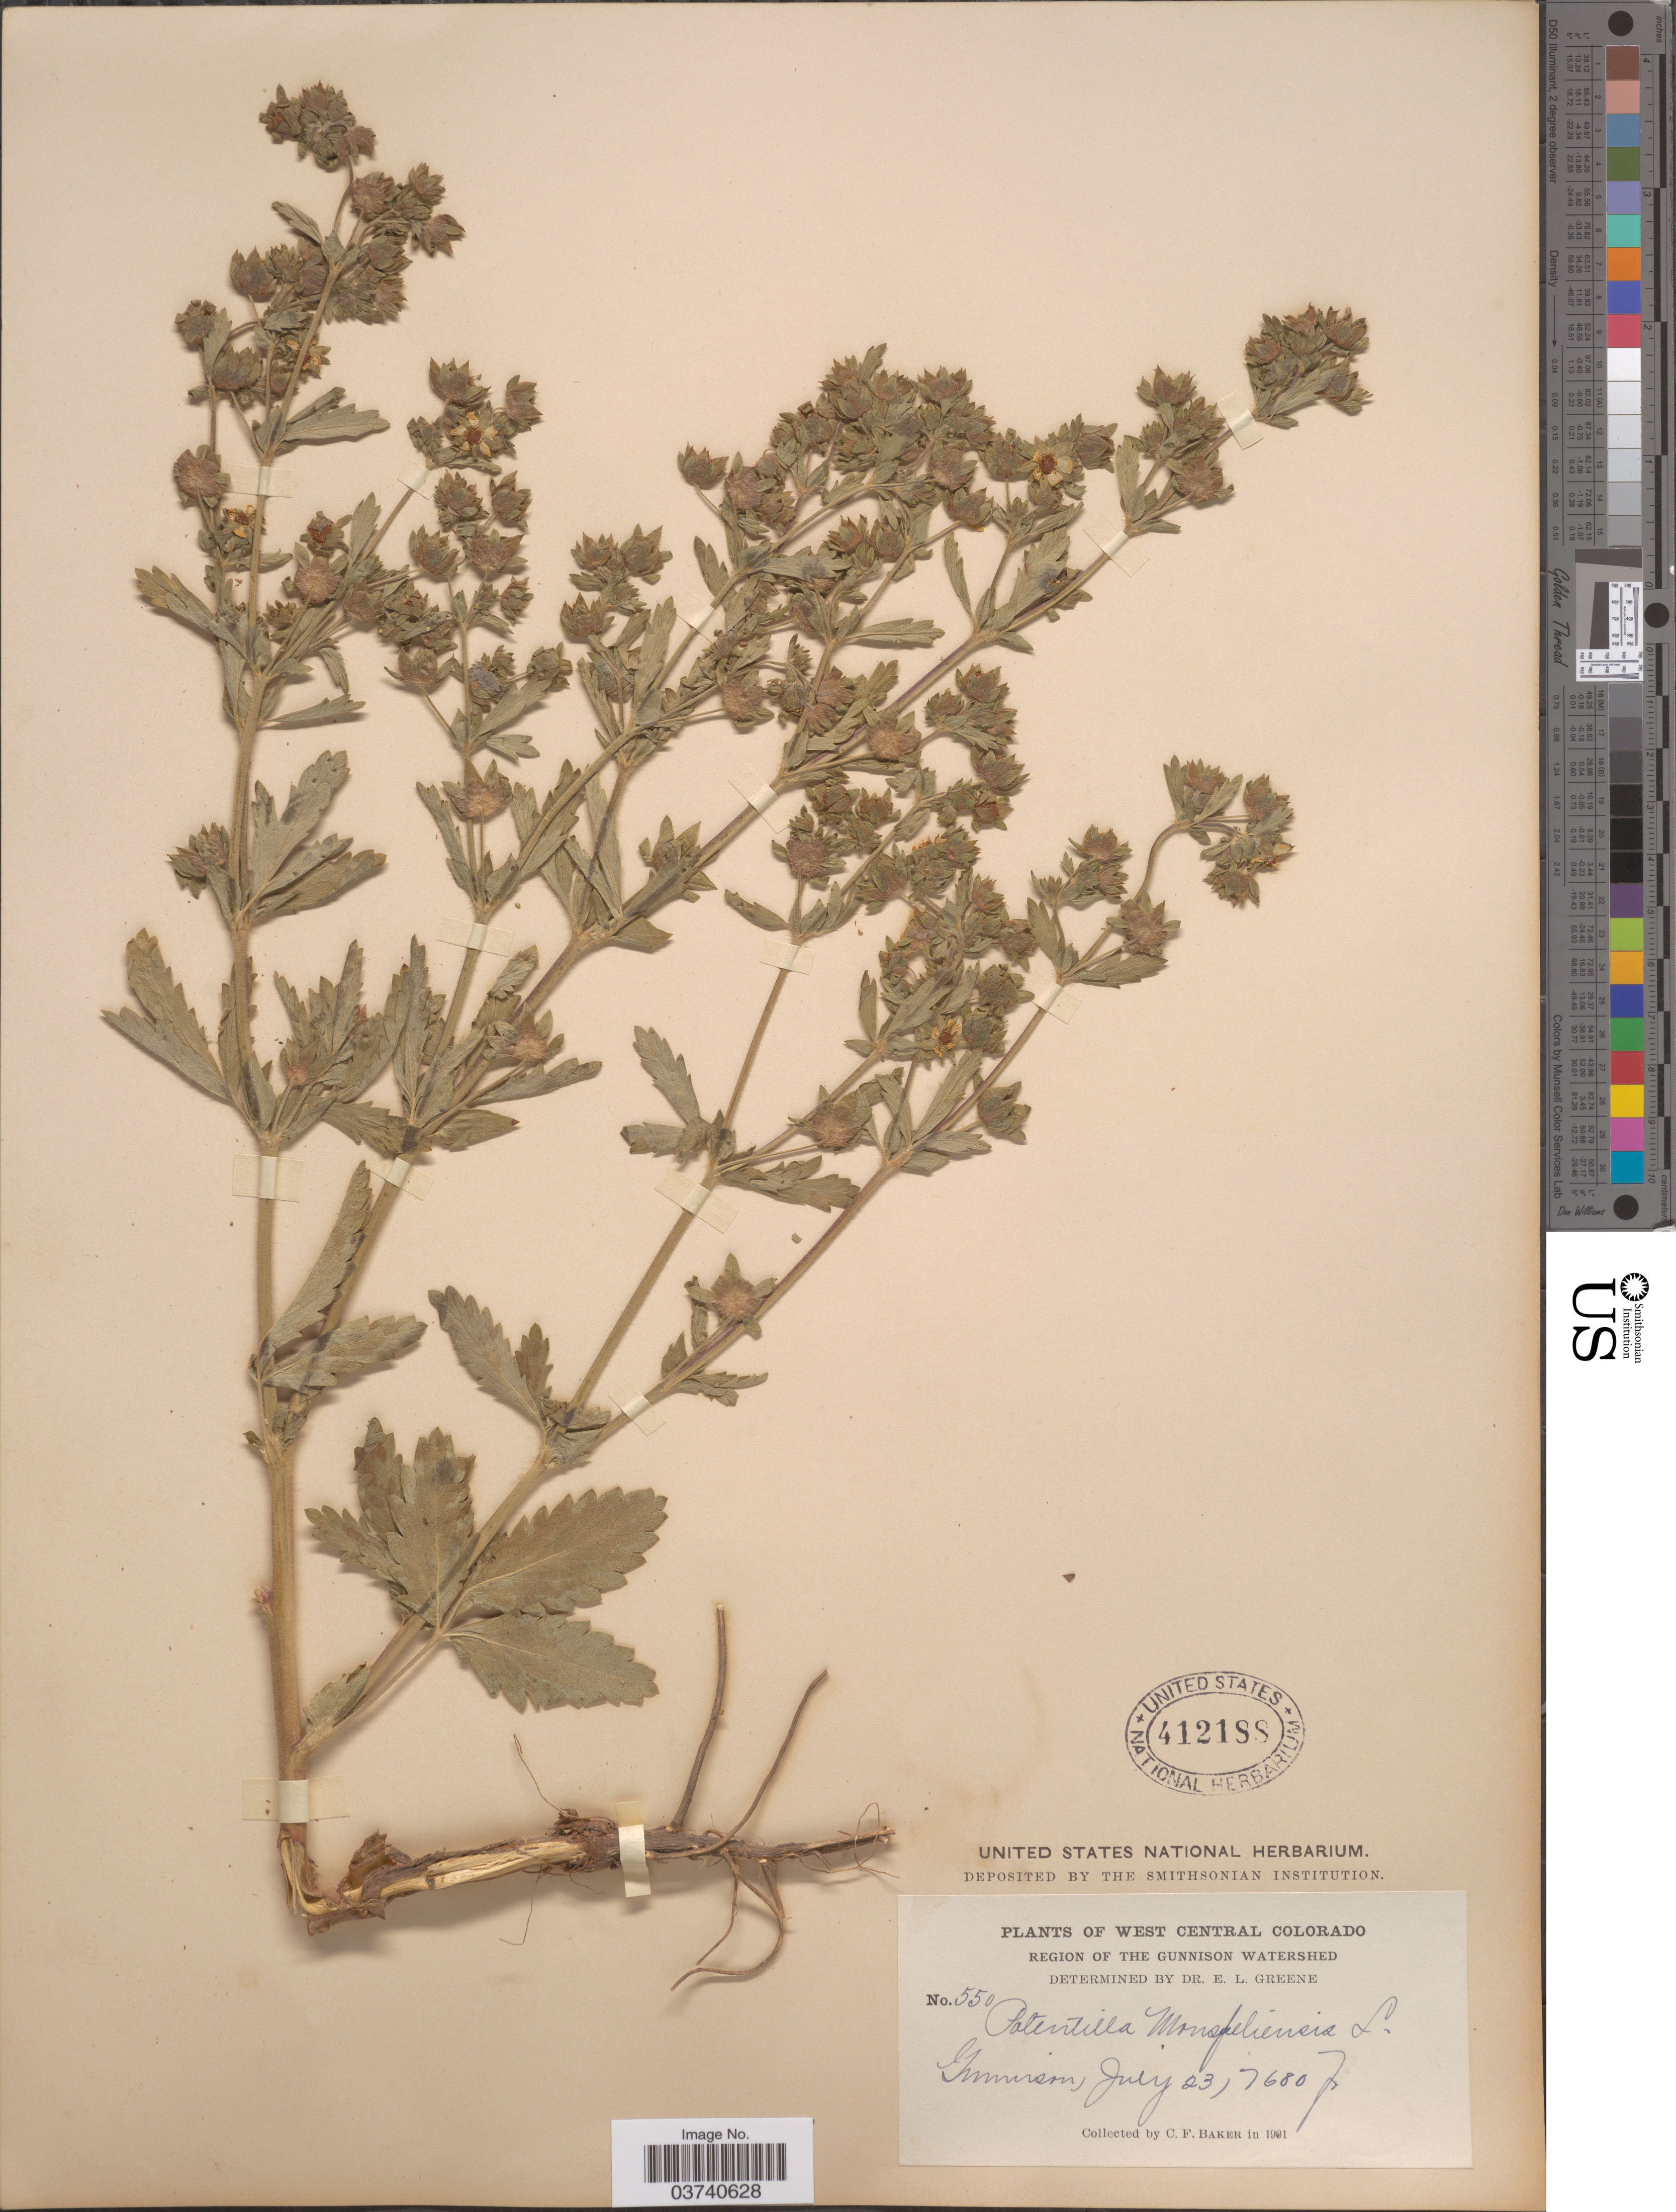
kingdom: Plantae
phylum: Tracheophyta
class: Magnoliopsida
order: Rosales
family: Rosaceae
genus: Potentilla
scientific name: Potentilla norvegica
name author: L.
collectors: C. F. Baker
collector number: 550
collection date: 1901-07-23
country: United States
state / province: Colorado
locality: West Central Colorado. Region of The Gunnison Watershed. Gunnison.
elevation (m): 2341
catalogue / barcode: US 412188